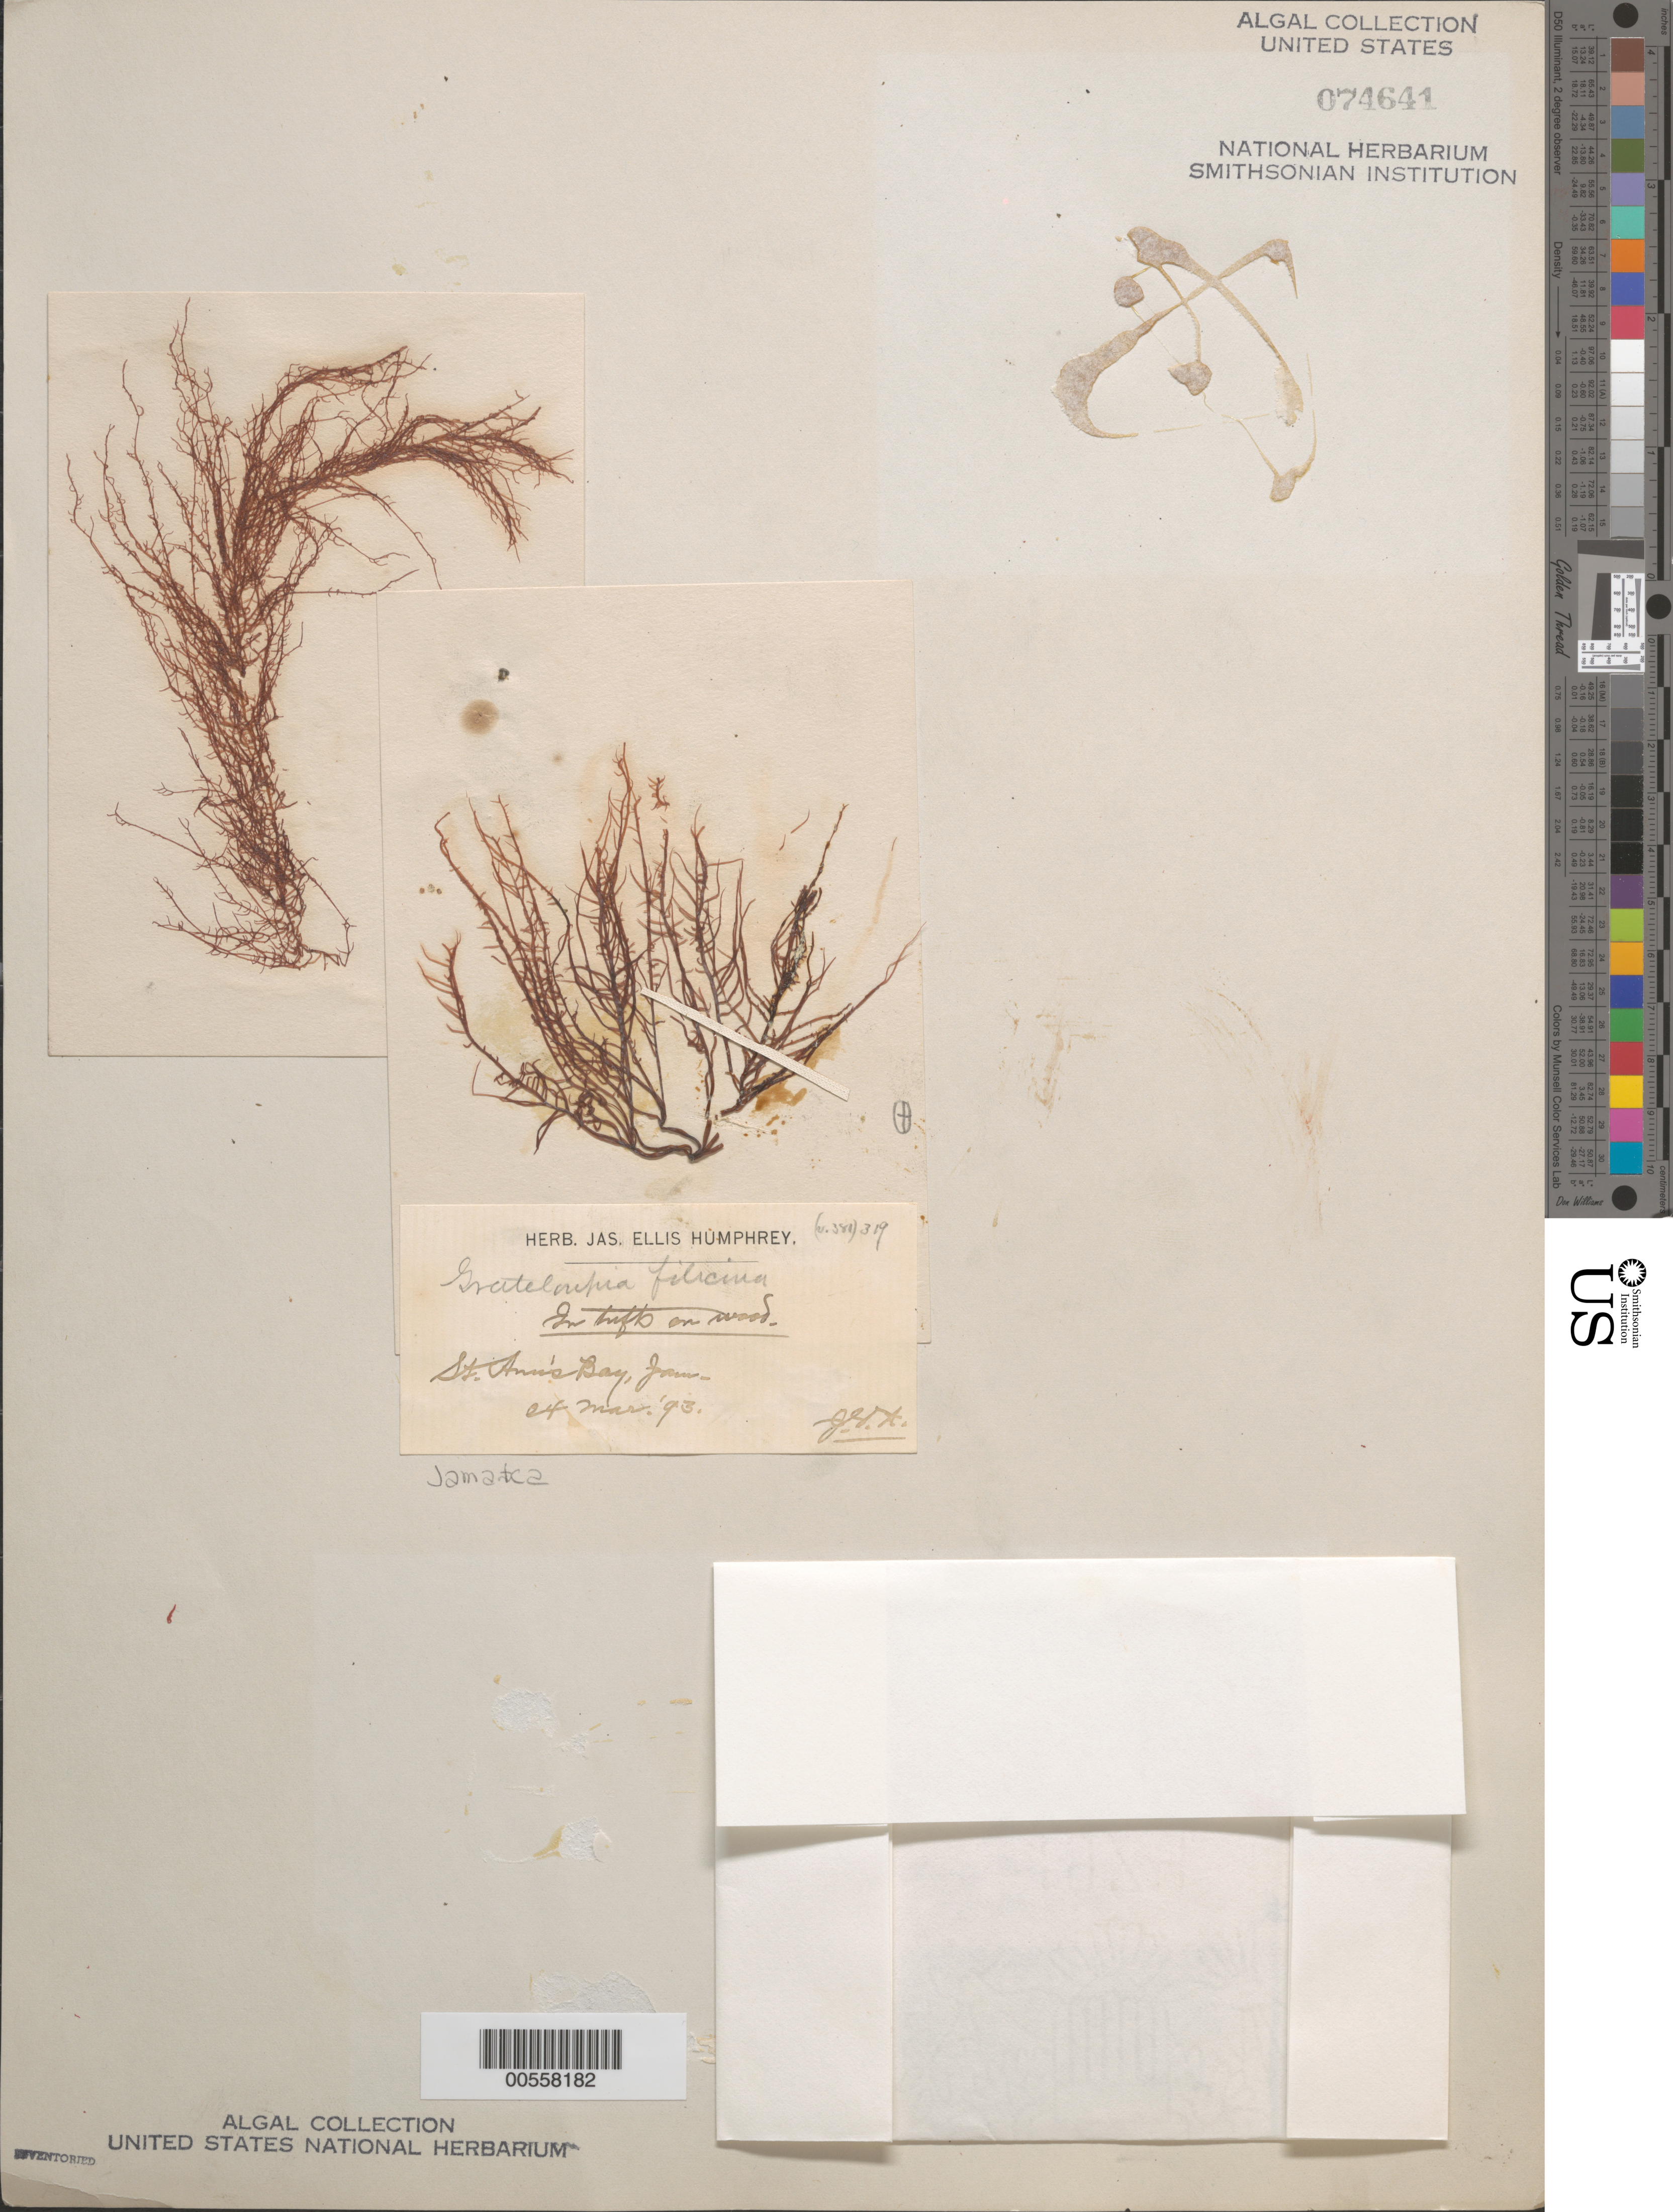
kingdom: Plantae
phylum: Rhodophyta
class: Florideophyceae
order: Halymeniales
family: Halymeniaceae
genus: Grateloupia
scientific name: Grateloupia filicina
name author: (J.V.Lamouroux) C. Agardh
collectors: J. Humphrey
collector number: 319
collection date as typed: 24 Mar 1893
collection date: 1893-03-24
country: Jamaica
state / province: Saint Ann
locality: St. Ann's Bay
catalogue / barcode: US 74641